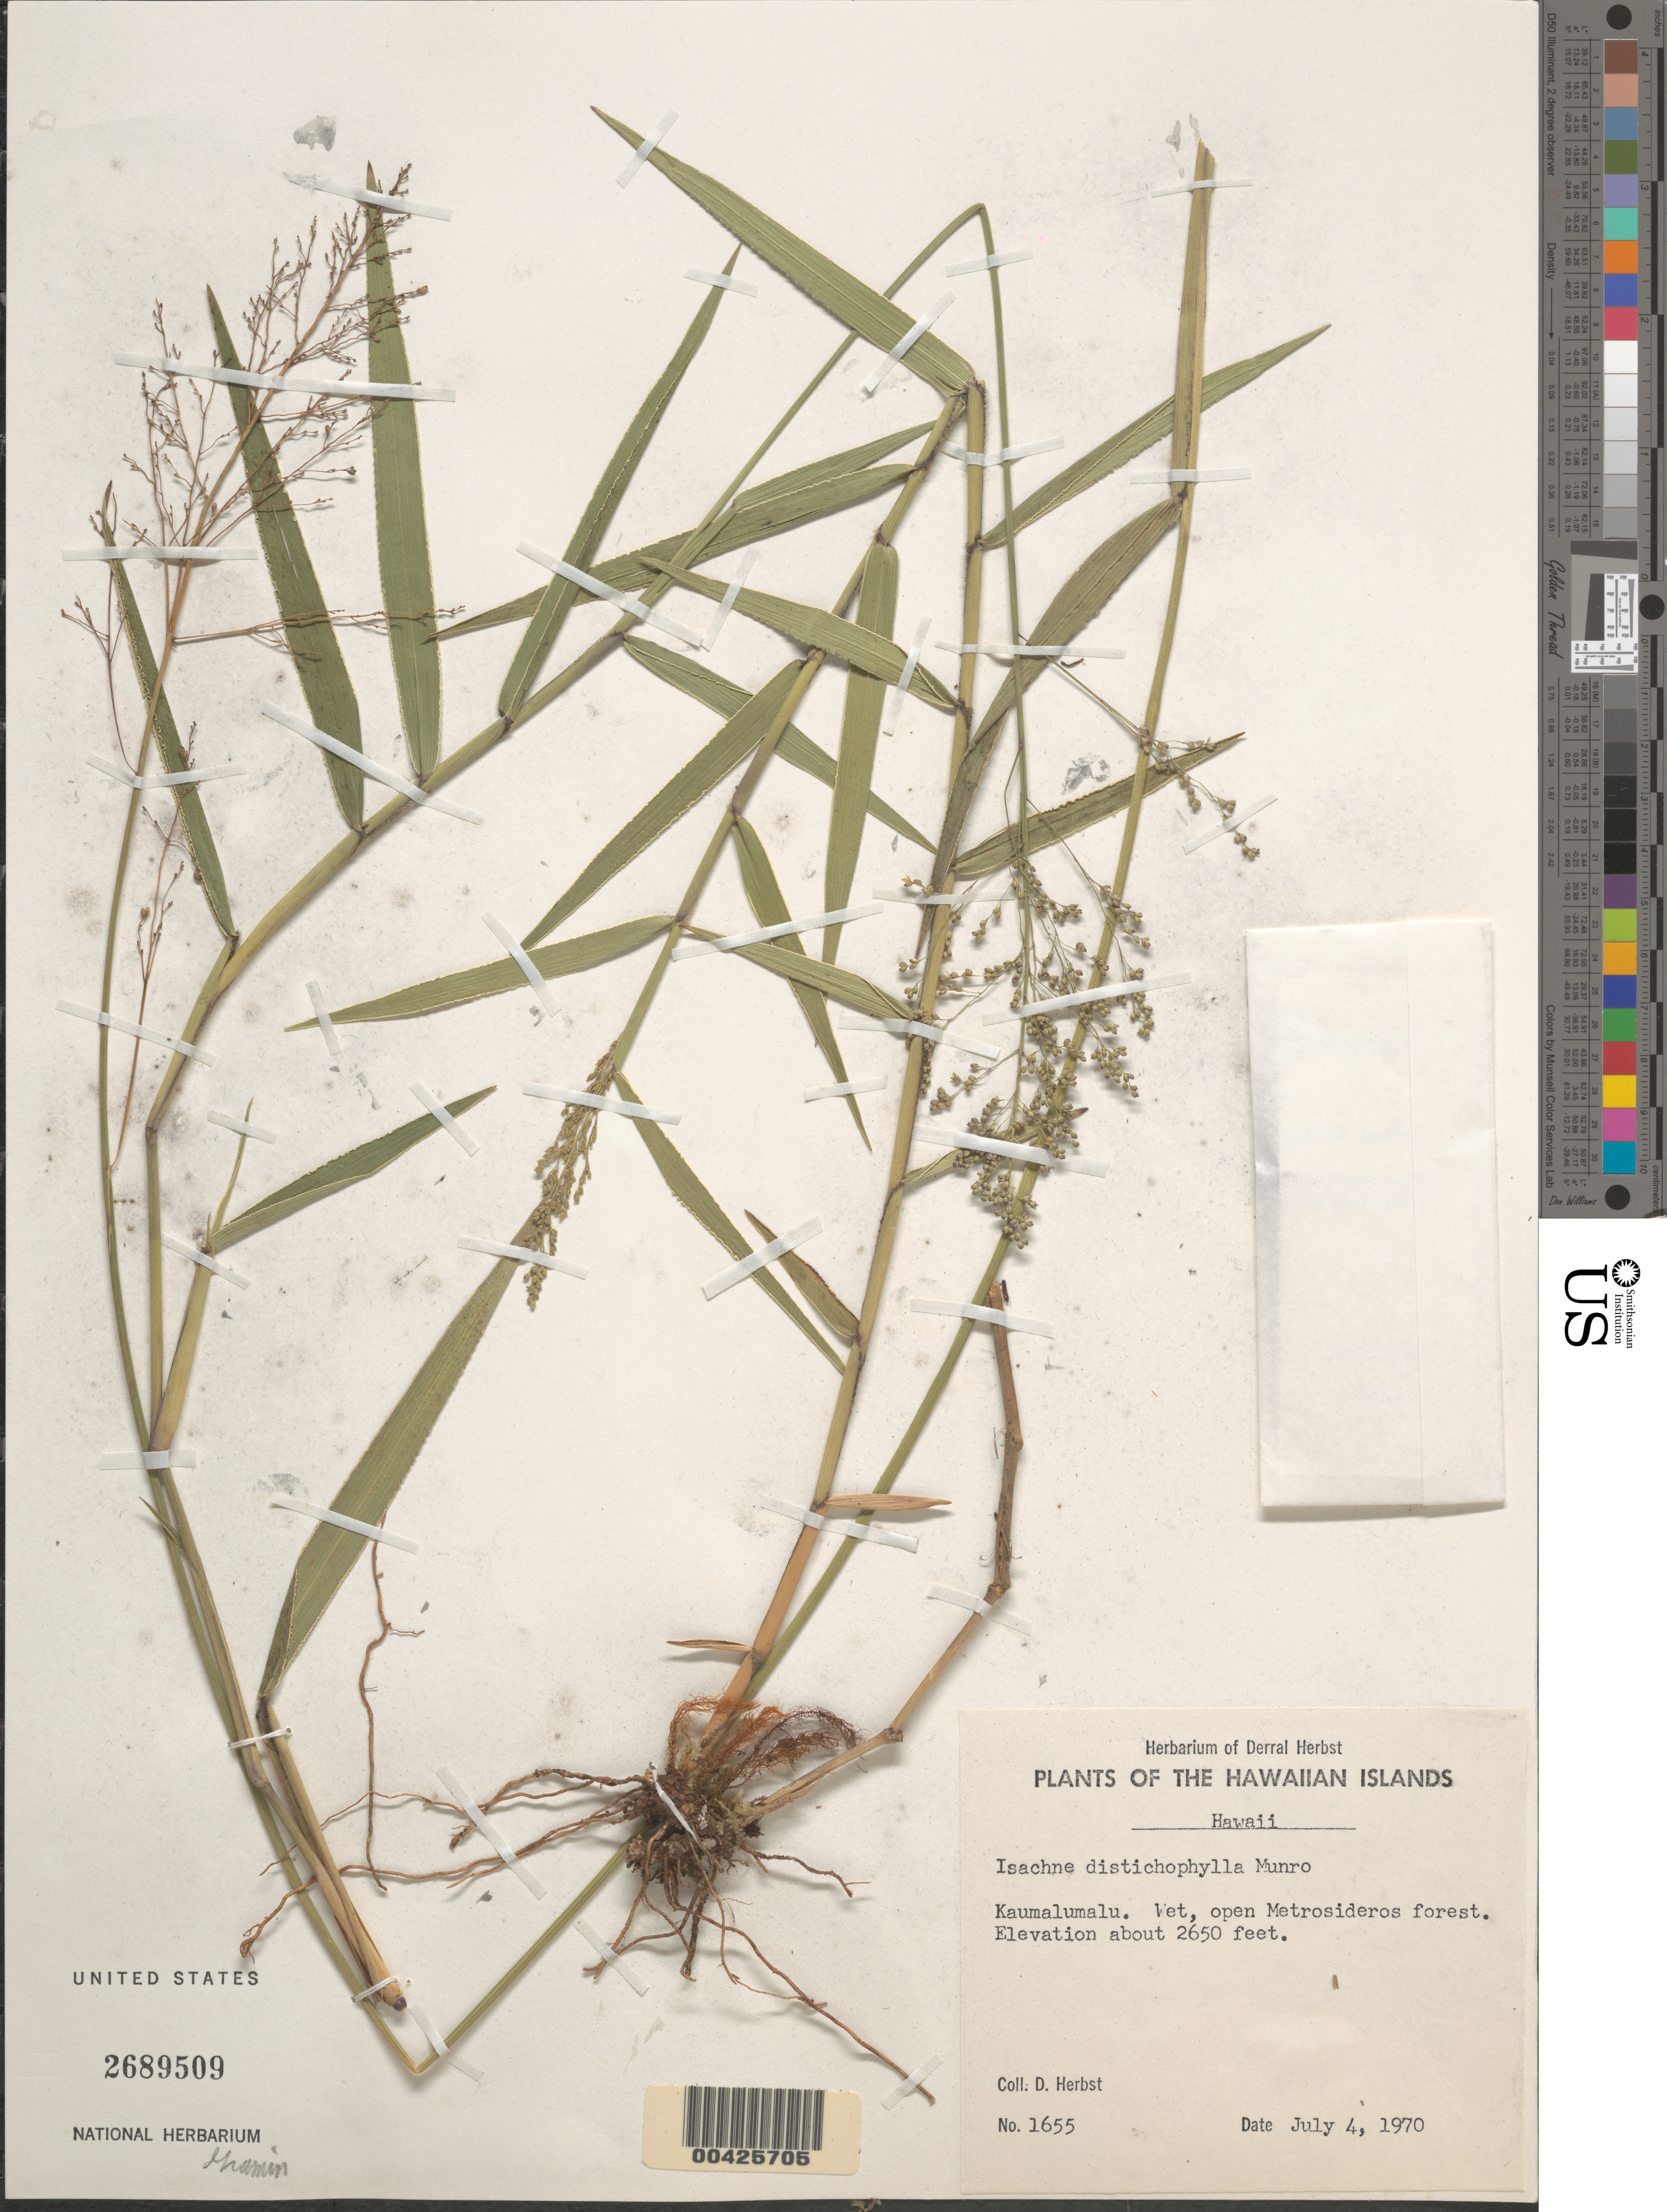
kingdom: Plantae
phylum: Tracheophyta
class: Liliopsida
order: Poales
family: Poaceae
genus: Isachne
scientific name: Isachne distichophylla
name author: Munro ex Hillebr.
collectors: D. R. Herbst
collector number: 1655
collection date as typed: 4 Jul 1970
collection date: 1970-07-04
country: United States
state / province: Hawaii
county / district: Hawaii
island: Hawaii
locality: Kaumalumalu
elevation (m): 808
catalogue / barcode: US 2689509